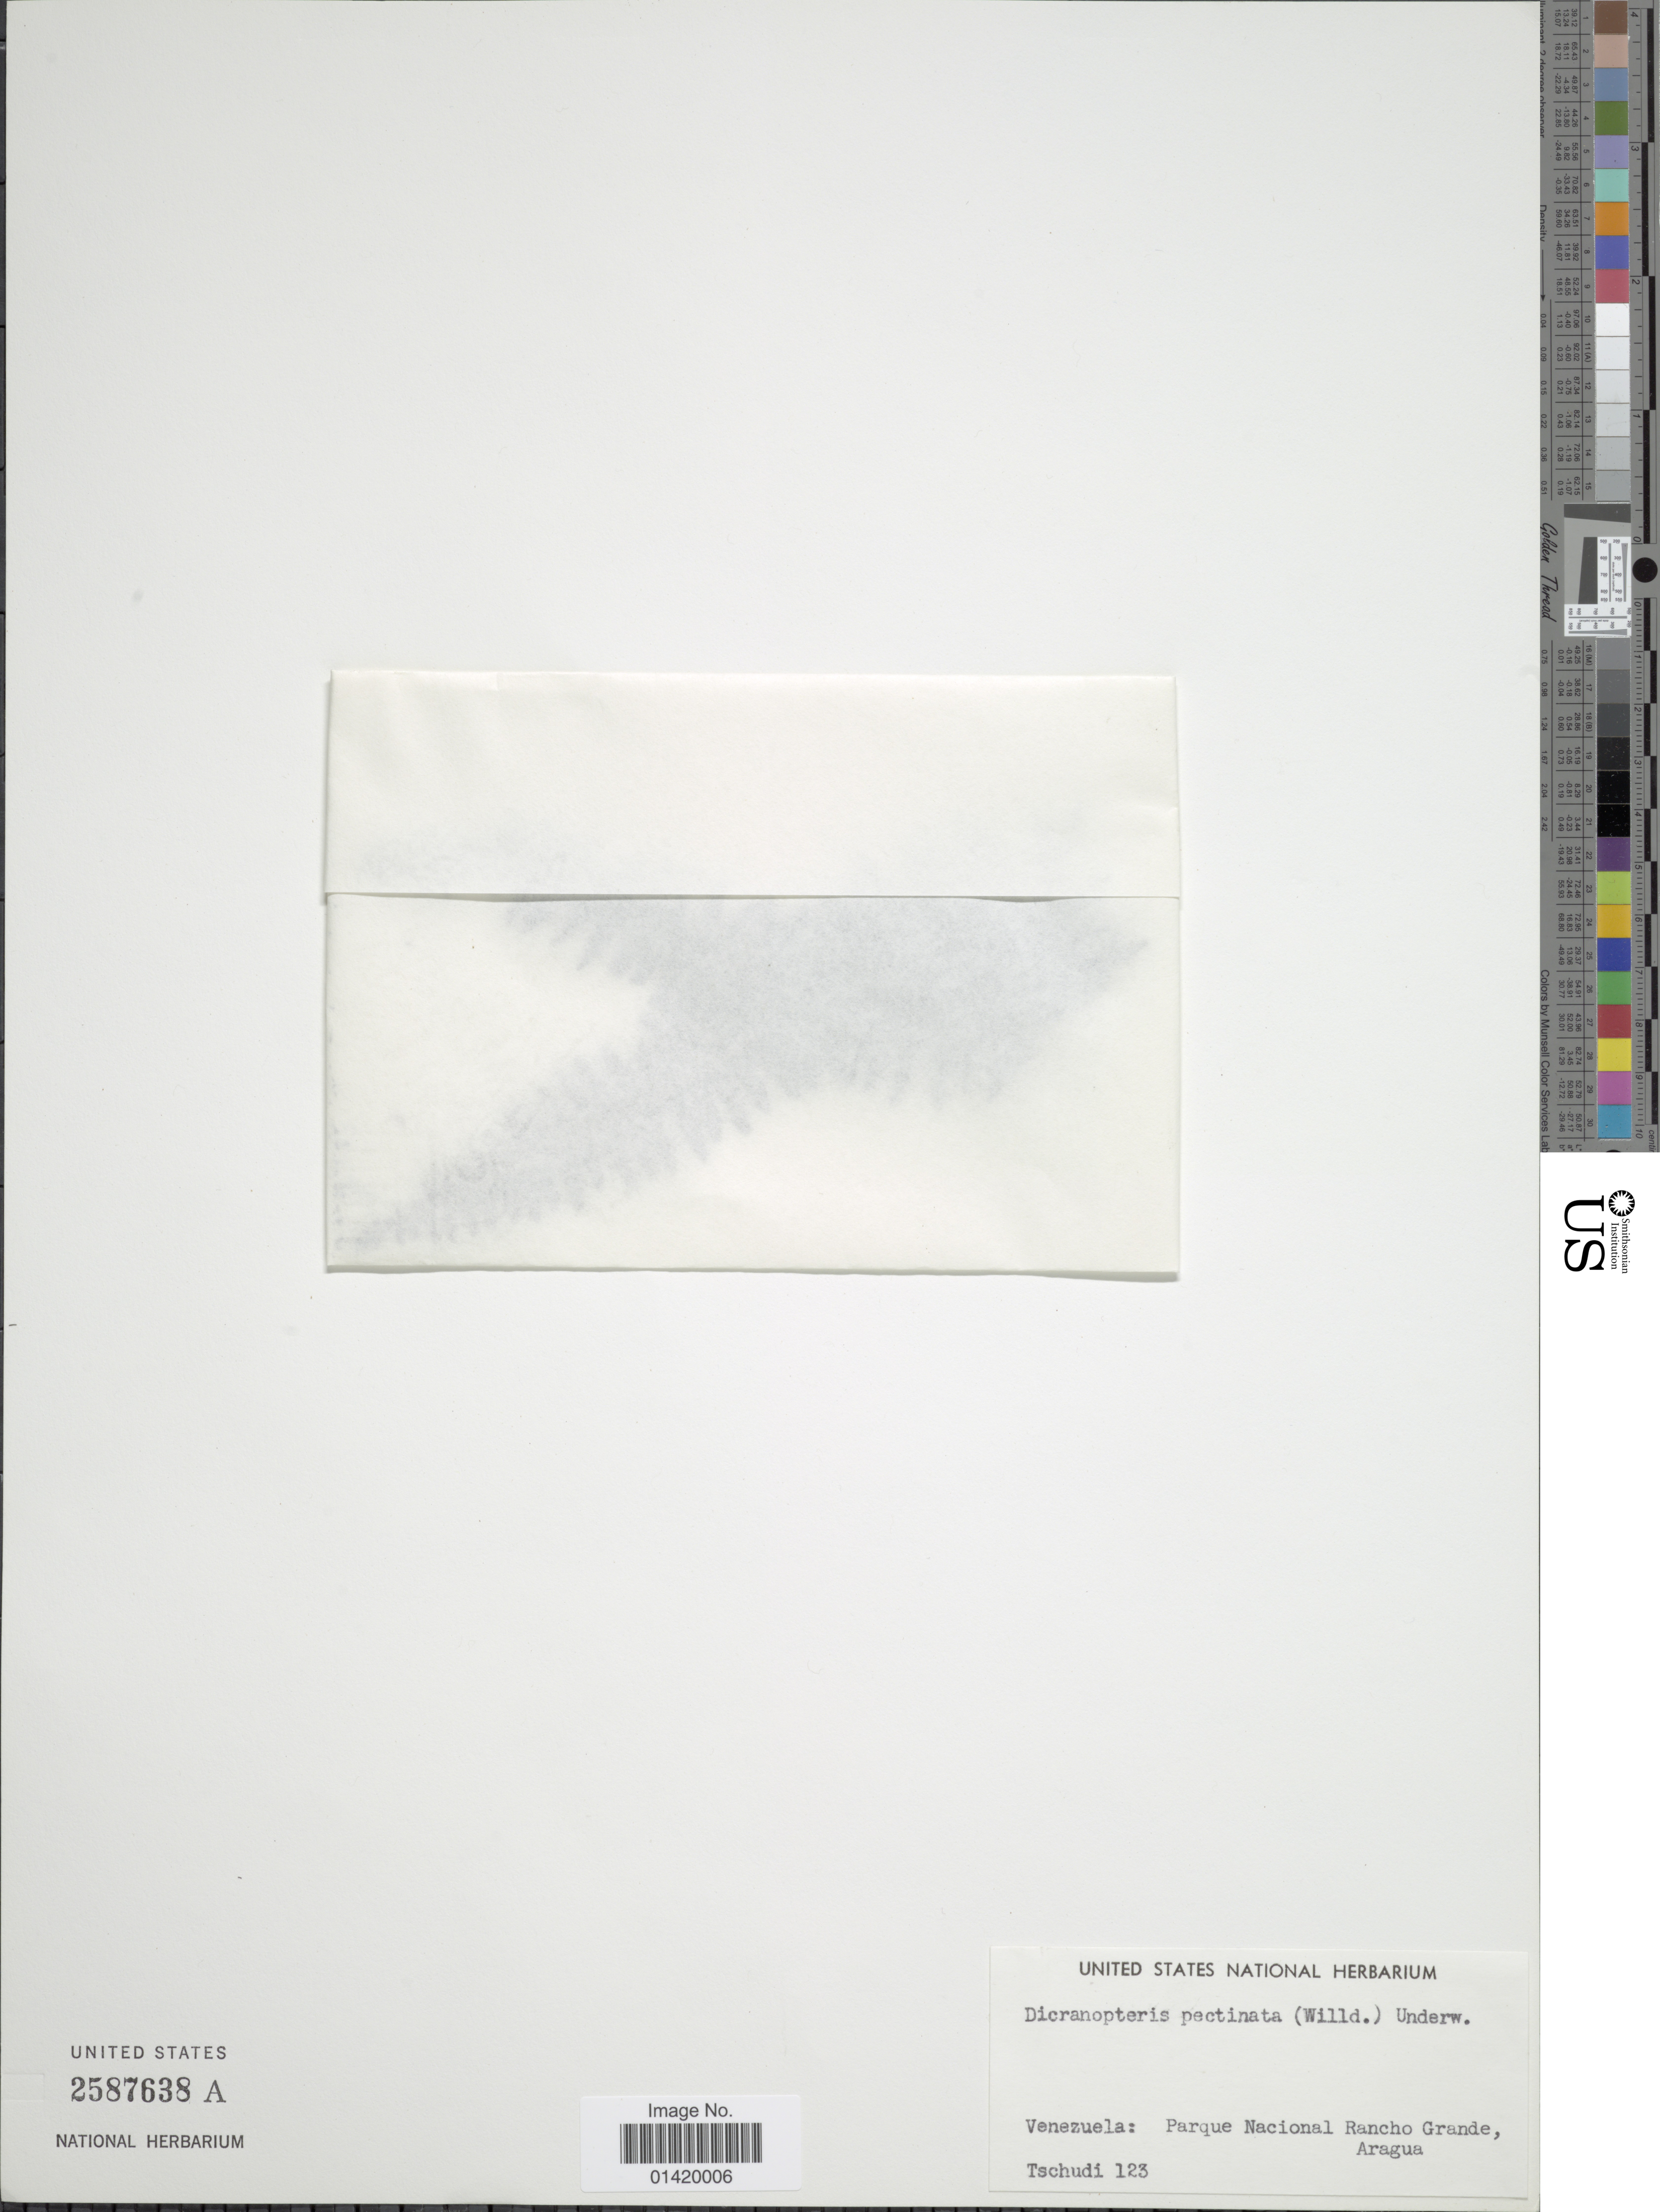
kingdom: Plantae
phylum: Tracheophyta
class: Polypodiopsida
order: Gleicheniales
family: Gleicheniaceae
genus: Gleichenella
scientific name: Gleichenella pectinata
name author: (Willd.) Ching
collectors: Tschudi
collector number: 123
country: Venezuela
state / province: Aragua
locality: Parque Nacional Rancho Grande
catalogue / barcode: US 2587638A